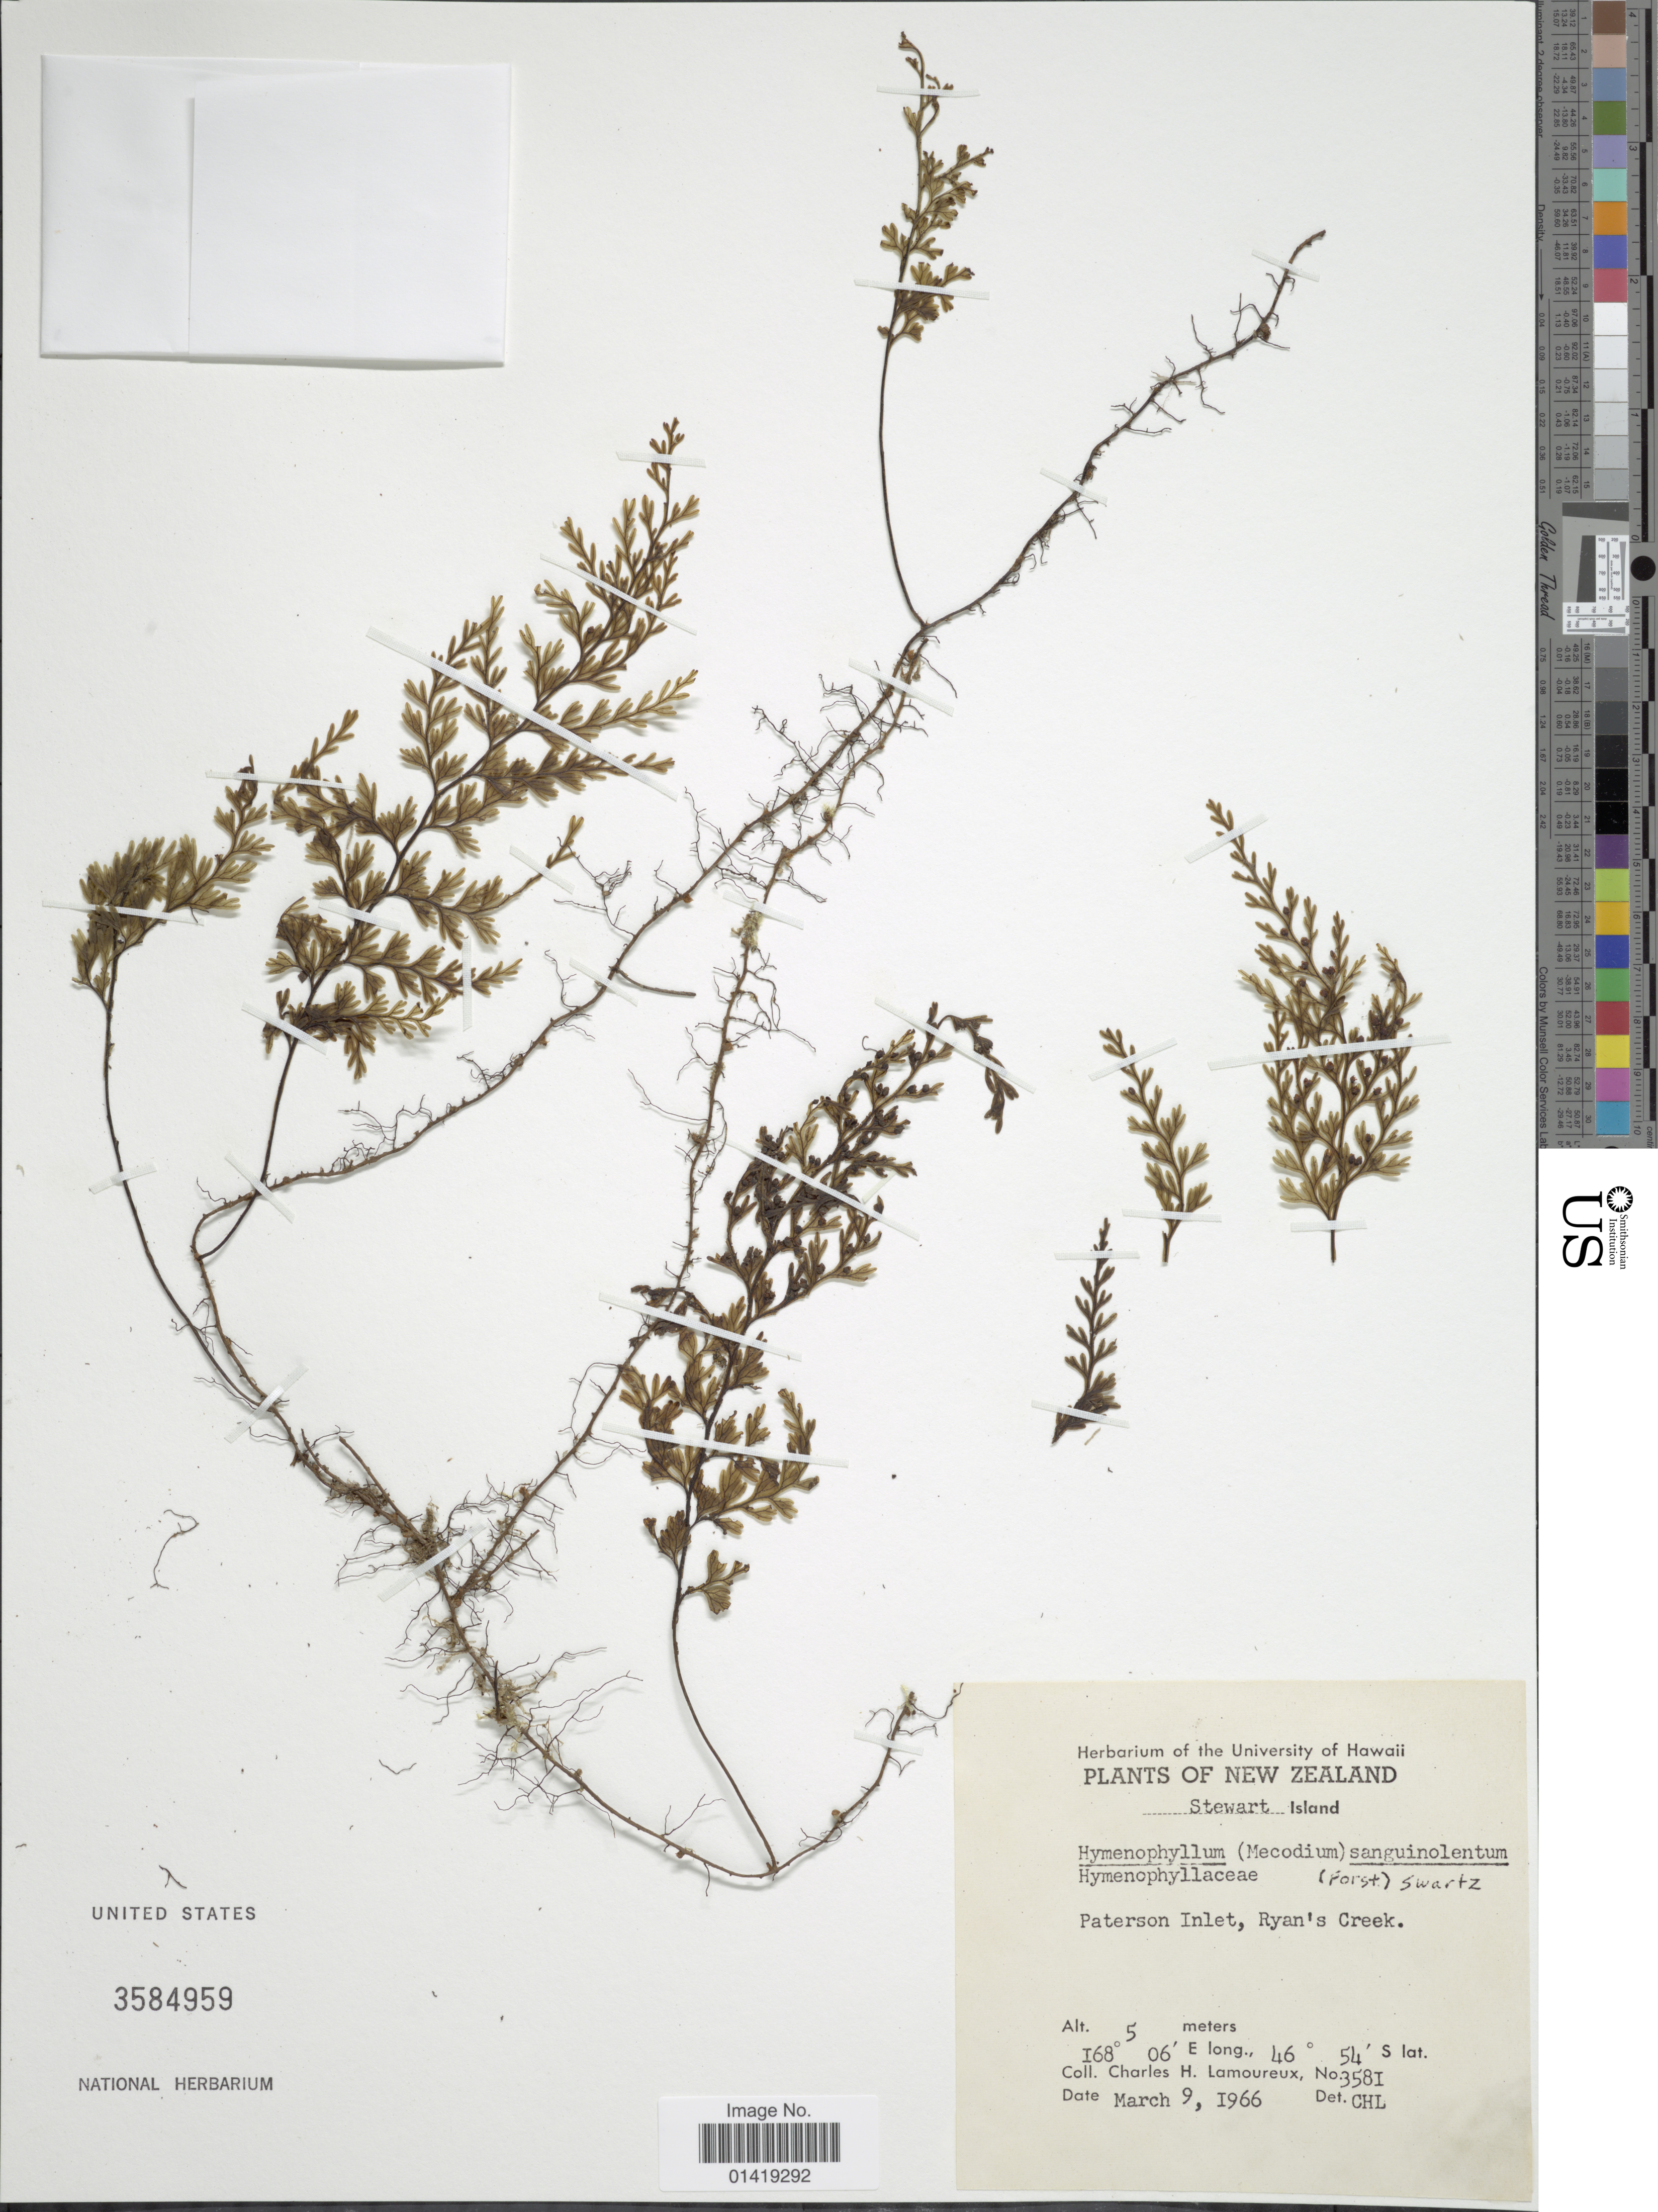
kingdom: Plantae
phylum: Tracheophyta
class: Polypodiopsida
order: Hymenophyllales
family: Hymenophyllaceae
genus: Hymenophyllum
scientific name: Hymenophyllum sanguinolentum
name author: (G. Forst.) Sw.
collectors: C. H. Lamoureux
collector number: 3581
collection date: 1966-03-09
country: New Zealand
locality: Stewart Island Paterson Inlet Ryan's Creek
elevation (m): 5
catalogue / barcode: US 3584959